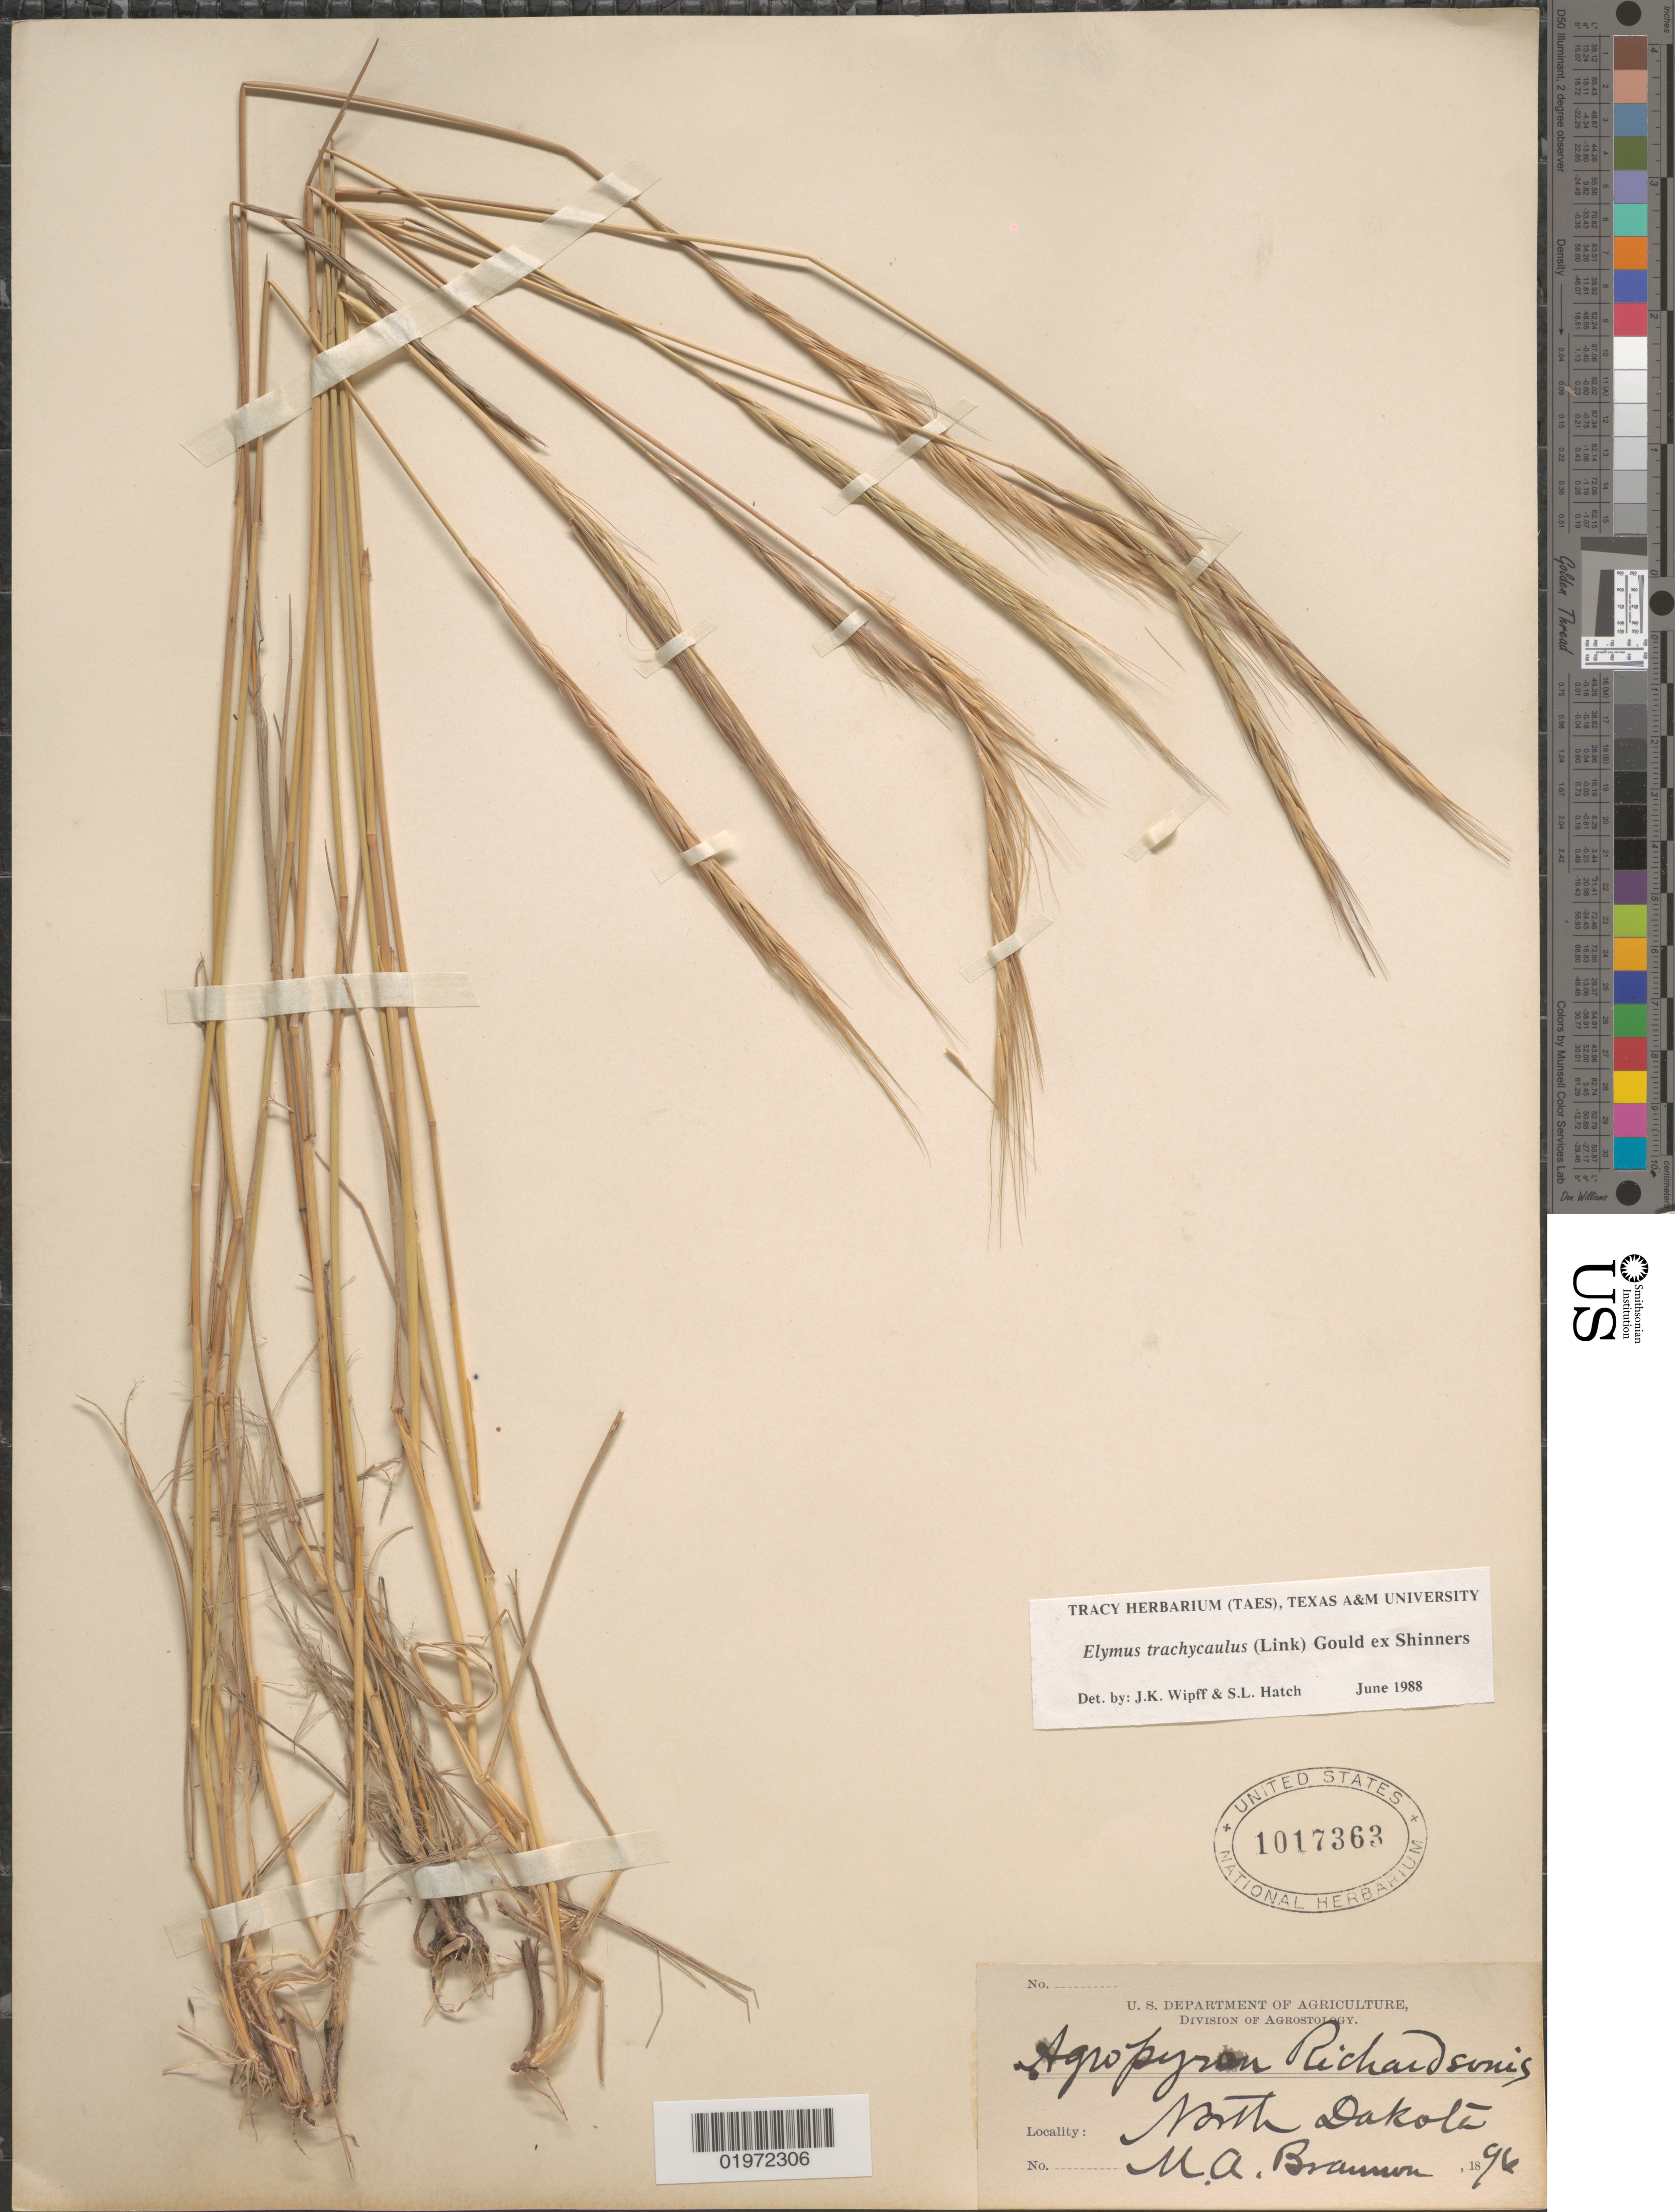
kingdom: Plantae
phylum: Tracheophyta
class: Liliopsida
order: Poales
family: Poaceae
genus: Elymus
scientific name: Elymus trachycaulus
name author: (Link) Gould ex Shinners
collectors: M. Brannon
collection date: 1896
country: United States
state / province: North Dakota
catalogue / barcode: US 1017363